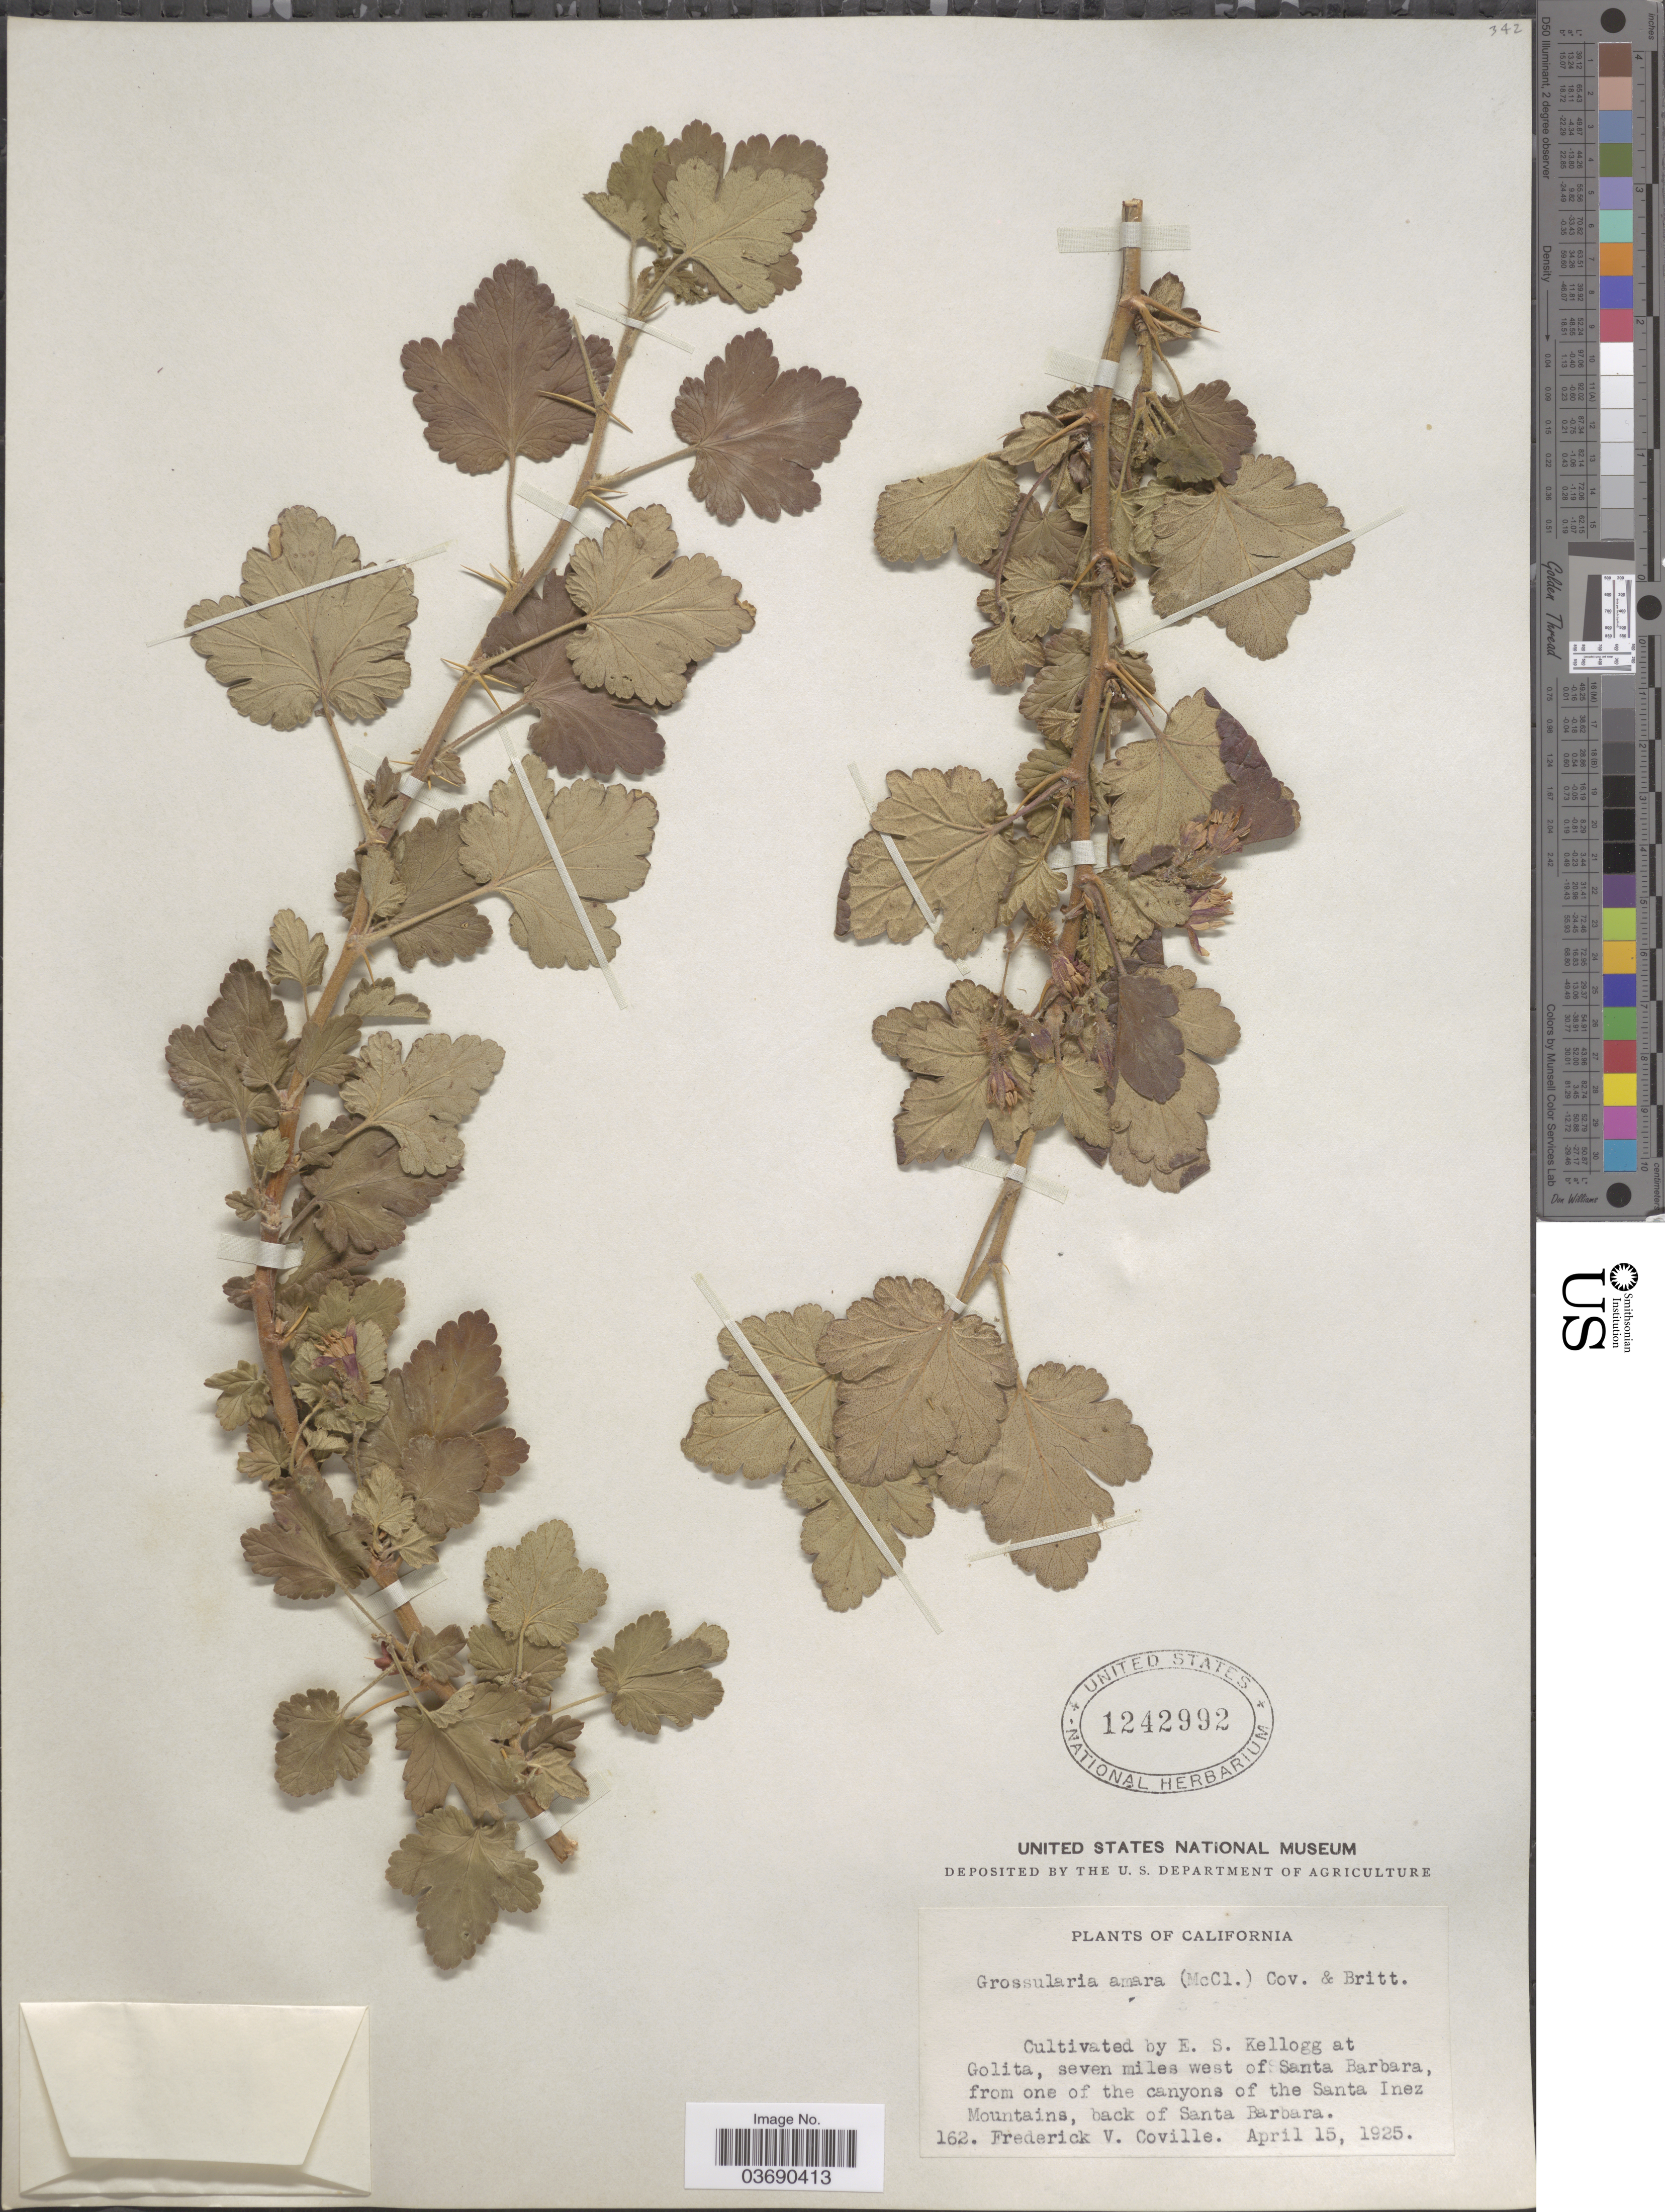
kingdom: Plantae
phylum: Tracheophyta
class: Magnoliopsida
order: Saxifragales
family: Grossulariaceae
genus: Ribes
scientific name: Ribes amarum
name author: McClatchie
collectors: F. V. Coville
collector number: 162?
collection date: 1925-04-15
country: United States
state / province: California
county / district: Santa Barbara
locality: Golita, seven miles west of Santa Barbara, from one of the canyons of the Santa Inez Mountains, back of Santa Barbara.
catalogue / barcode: US 1242992